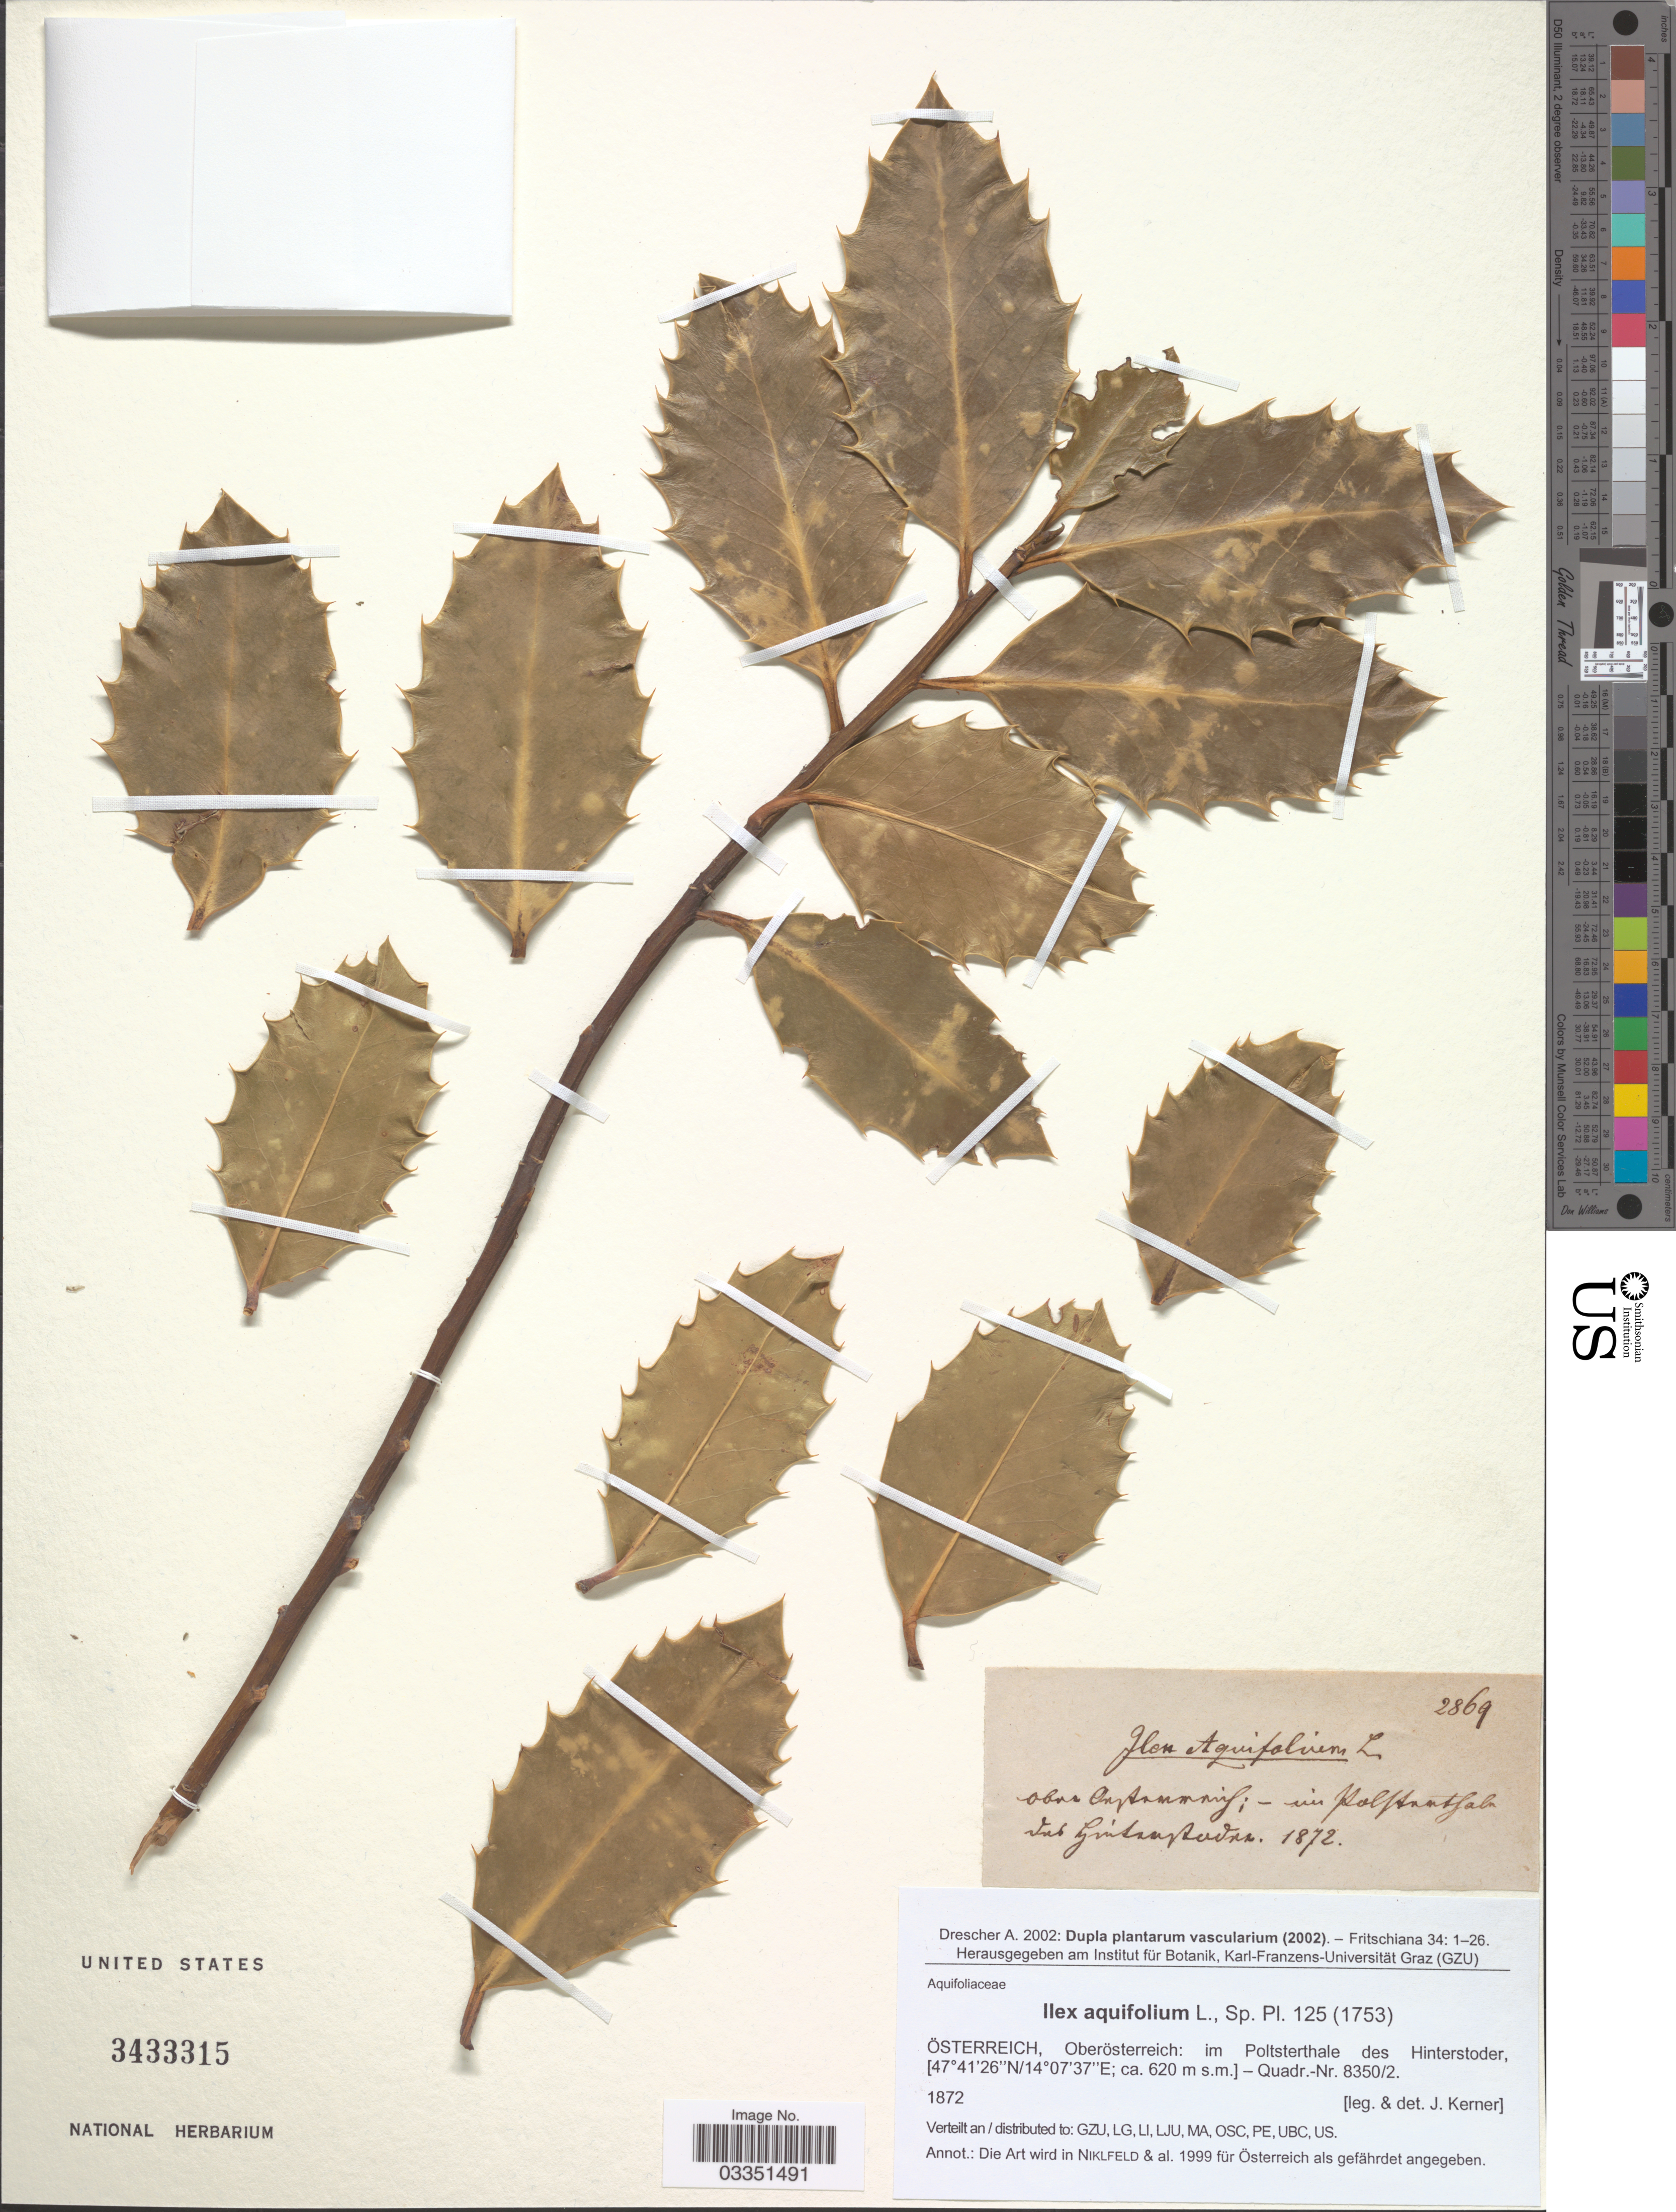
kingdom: Plantae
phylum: Tracheophyta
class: Magnoliopsida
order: Aquifoliales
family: Aquifoliaceae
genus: Ilex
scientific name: Ilex aquifolium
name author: L.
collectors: J. Kerner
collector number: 1872?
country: Austria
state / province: Oberosterreich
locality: Österreich, Oberösterreich: im Poltsterthale des Hinterstoder.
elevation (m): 620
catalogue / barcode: US 3433315